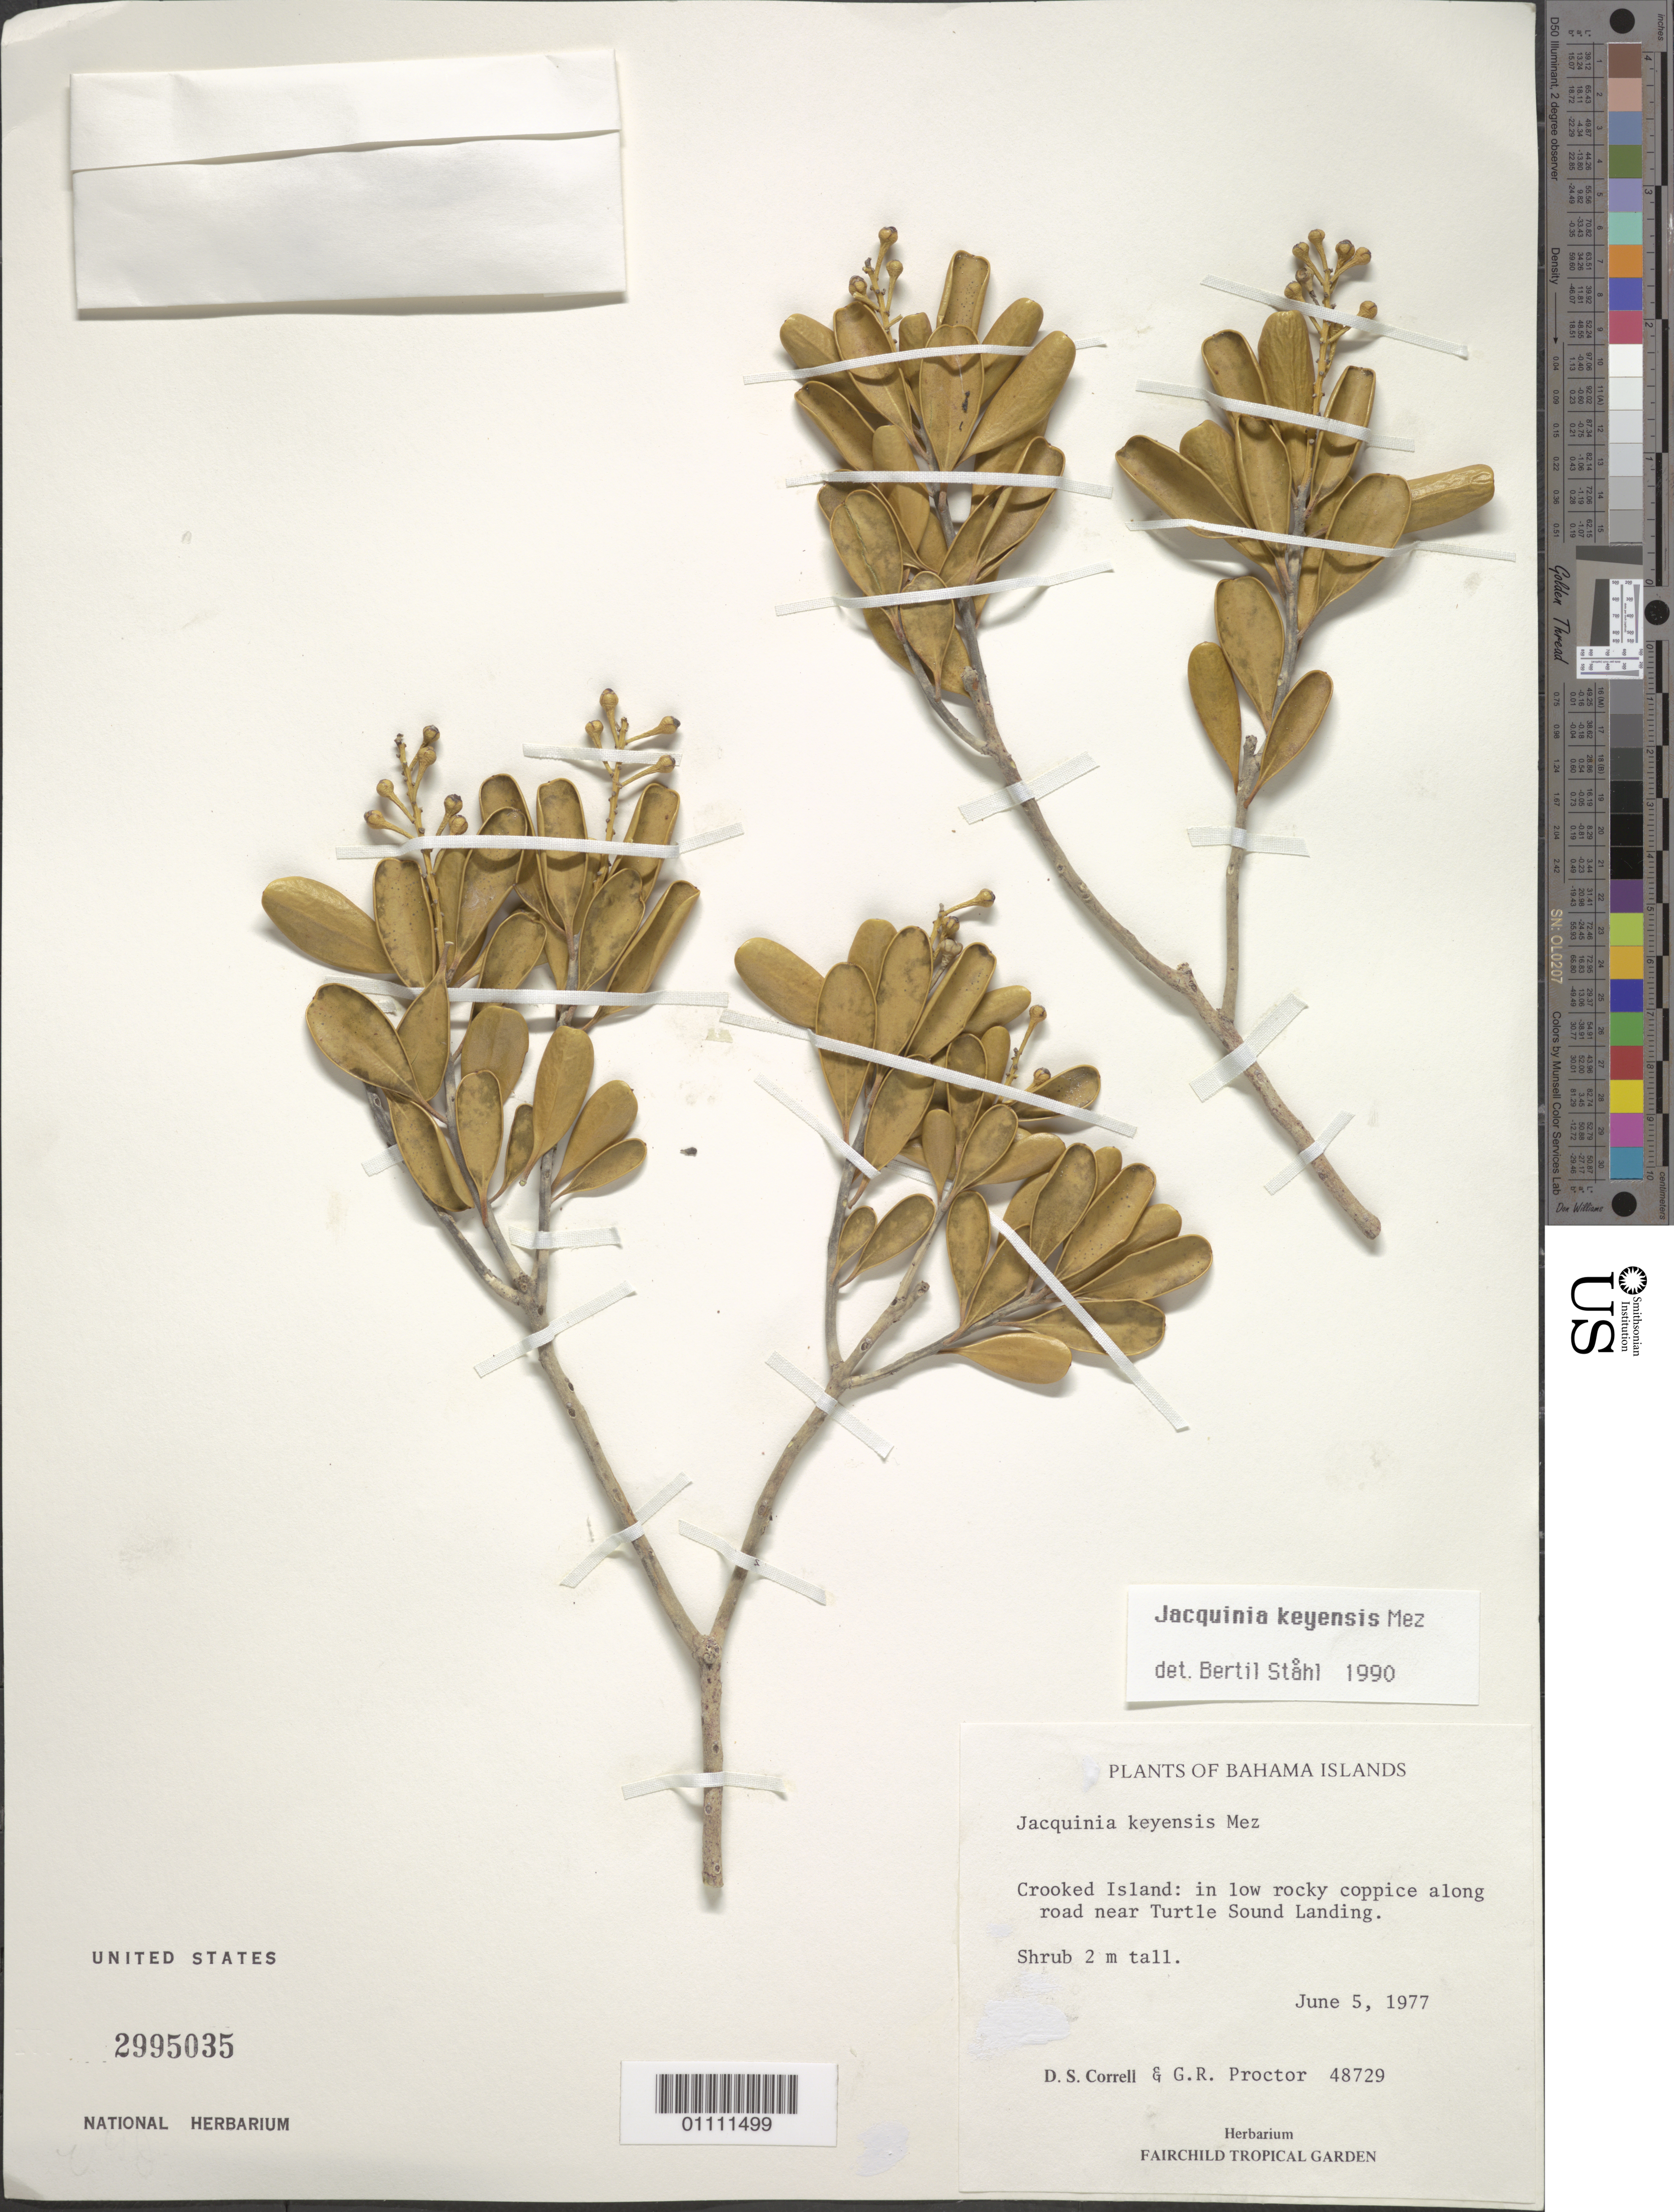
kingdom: Plantae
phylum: Tracheophyta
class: Magnoliopsida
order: Ericales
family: Primulaceae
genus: Jacquinia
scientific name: Jacquinia keyensis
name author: Mez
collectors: D. S. Correll & G. R. Proctor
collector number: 48729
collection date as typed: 05 Jun 1977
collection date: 1977-06-05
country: Bahamas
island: Crooked I.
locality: In low rocky copice along road near Turtle Sound Landing.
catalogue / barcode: US 2995035